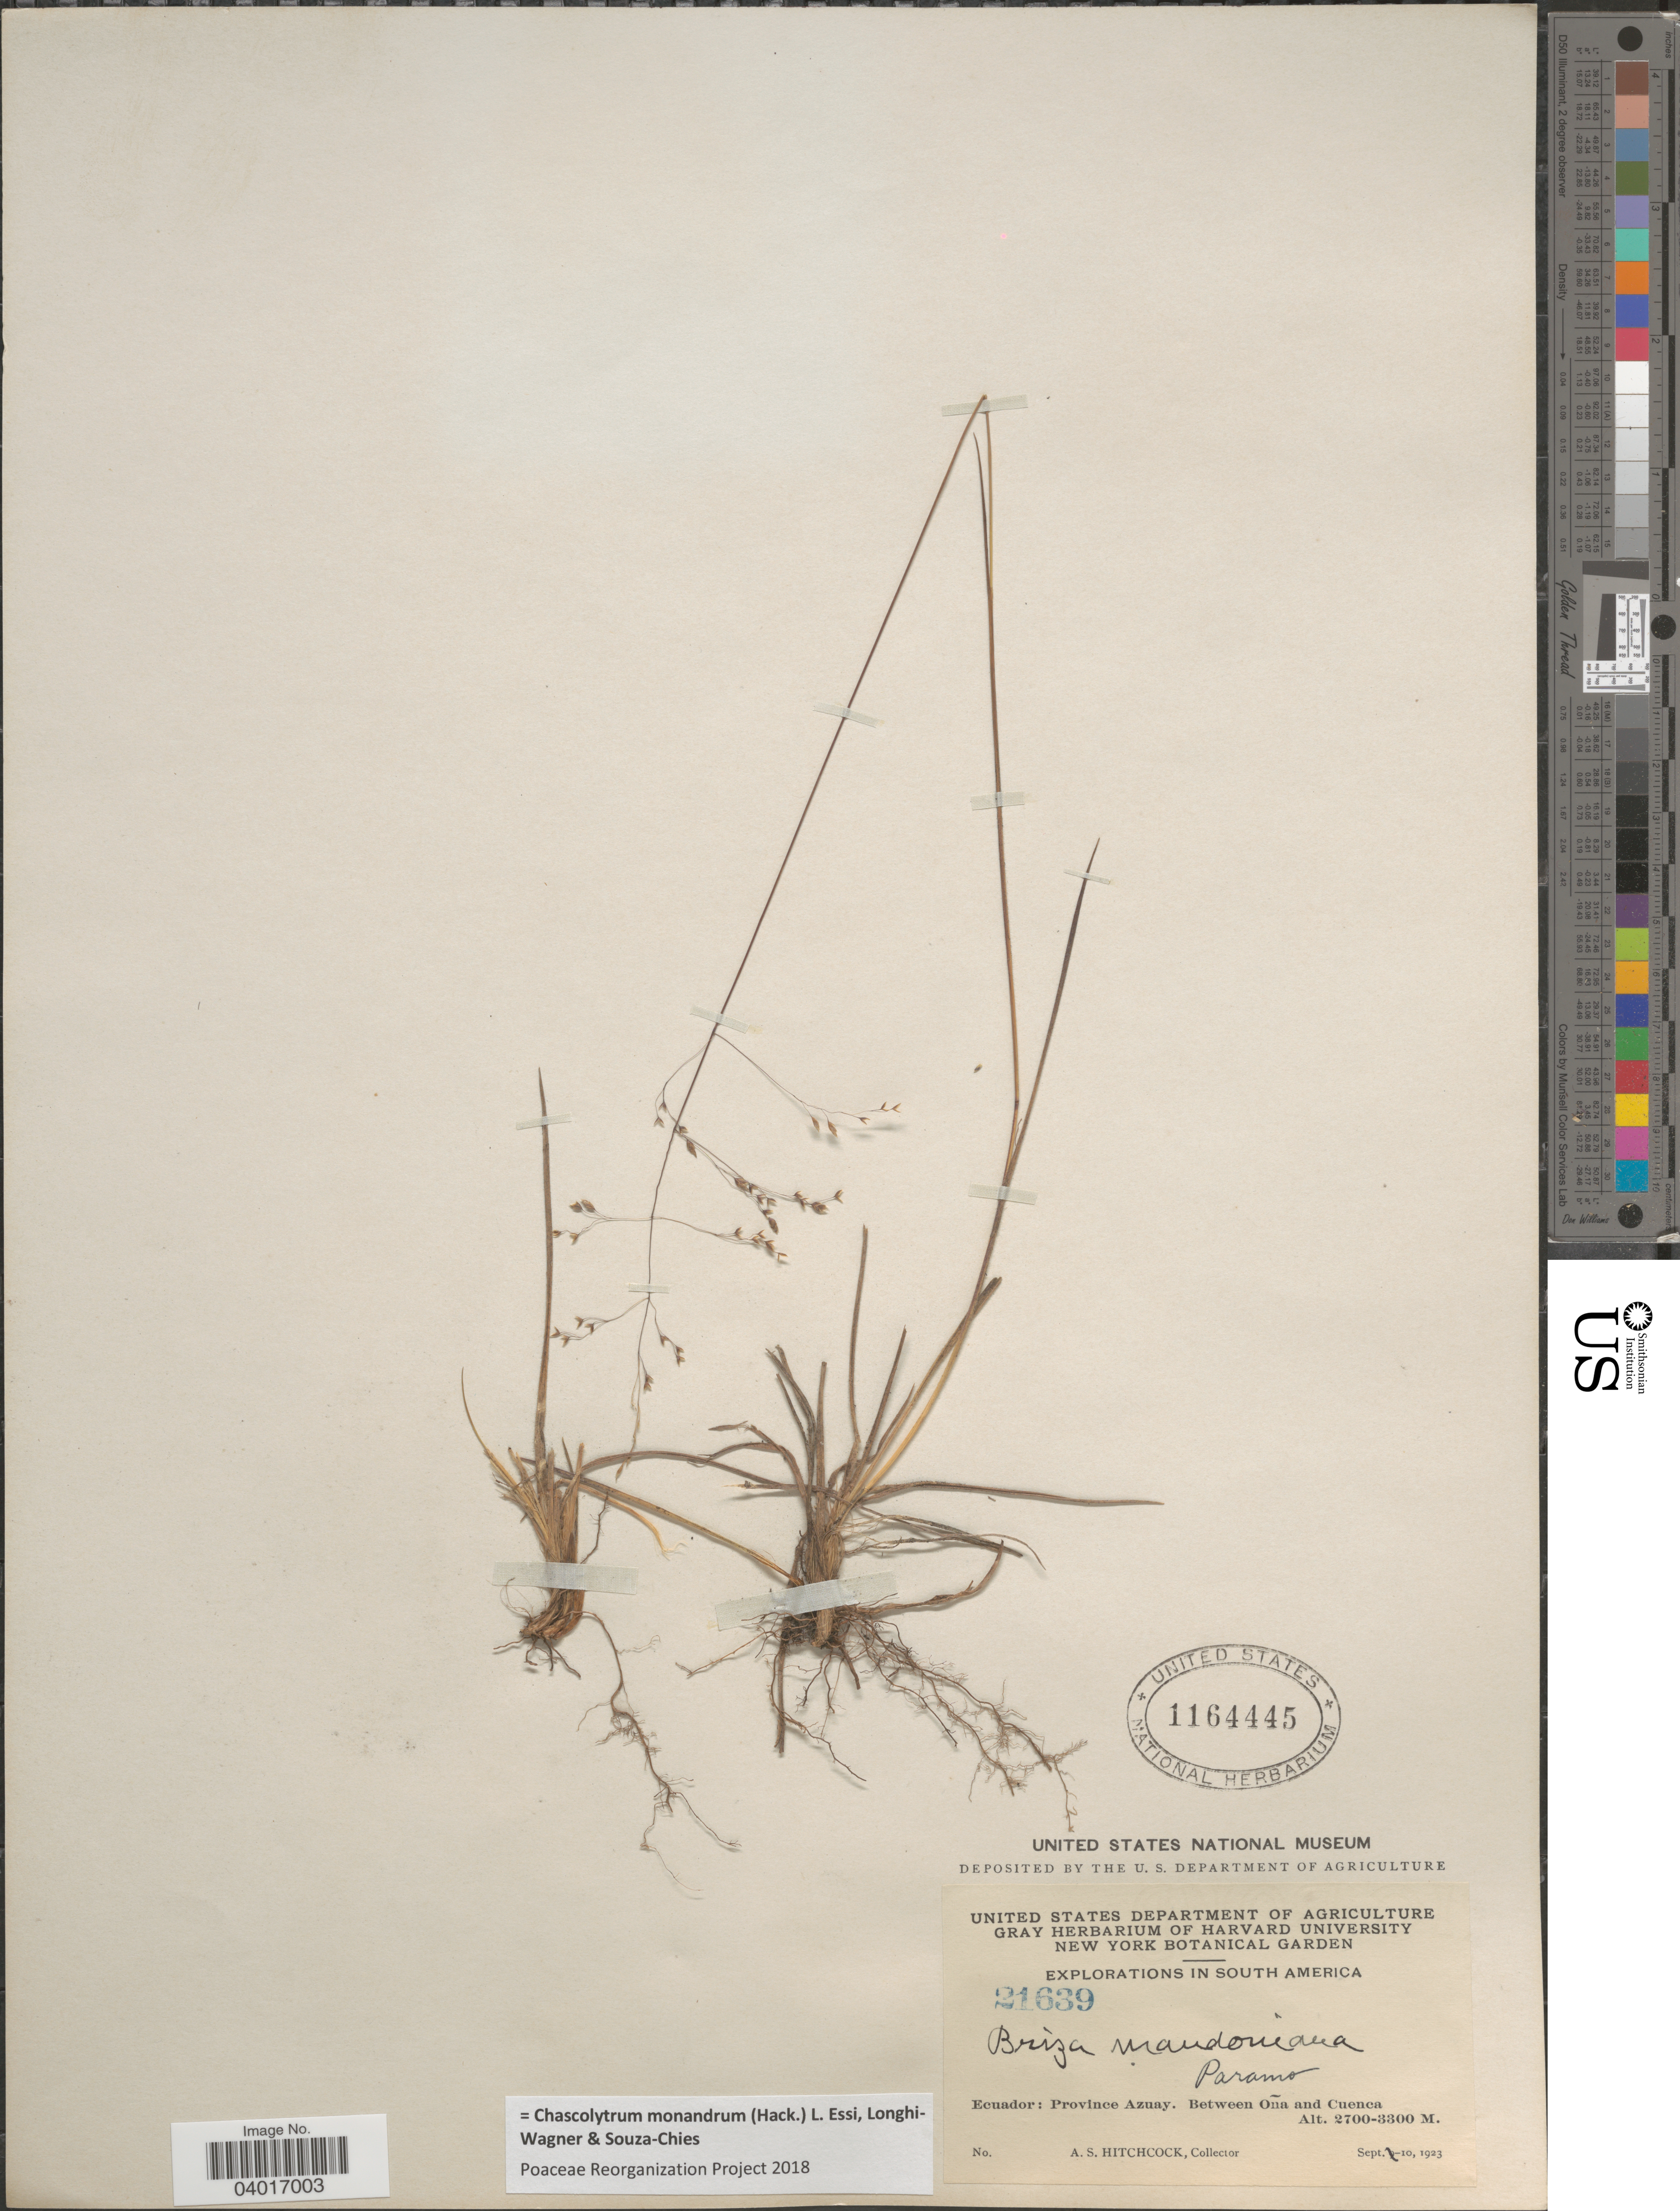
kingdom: Plantae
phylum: Tracheophyta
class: Liliopsida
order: Poales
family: Poaceae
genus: Chascolytrum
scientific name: Chascolytrum monandrum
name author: (Hack.) L. Essi et al.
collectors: A. S. Hitchcock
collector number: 21639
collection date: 1923-09-10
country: Ecuador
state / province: Azuay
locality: Paramo. Between Oña and Cuenca.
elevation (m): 2700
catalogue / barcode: US 1164445